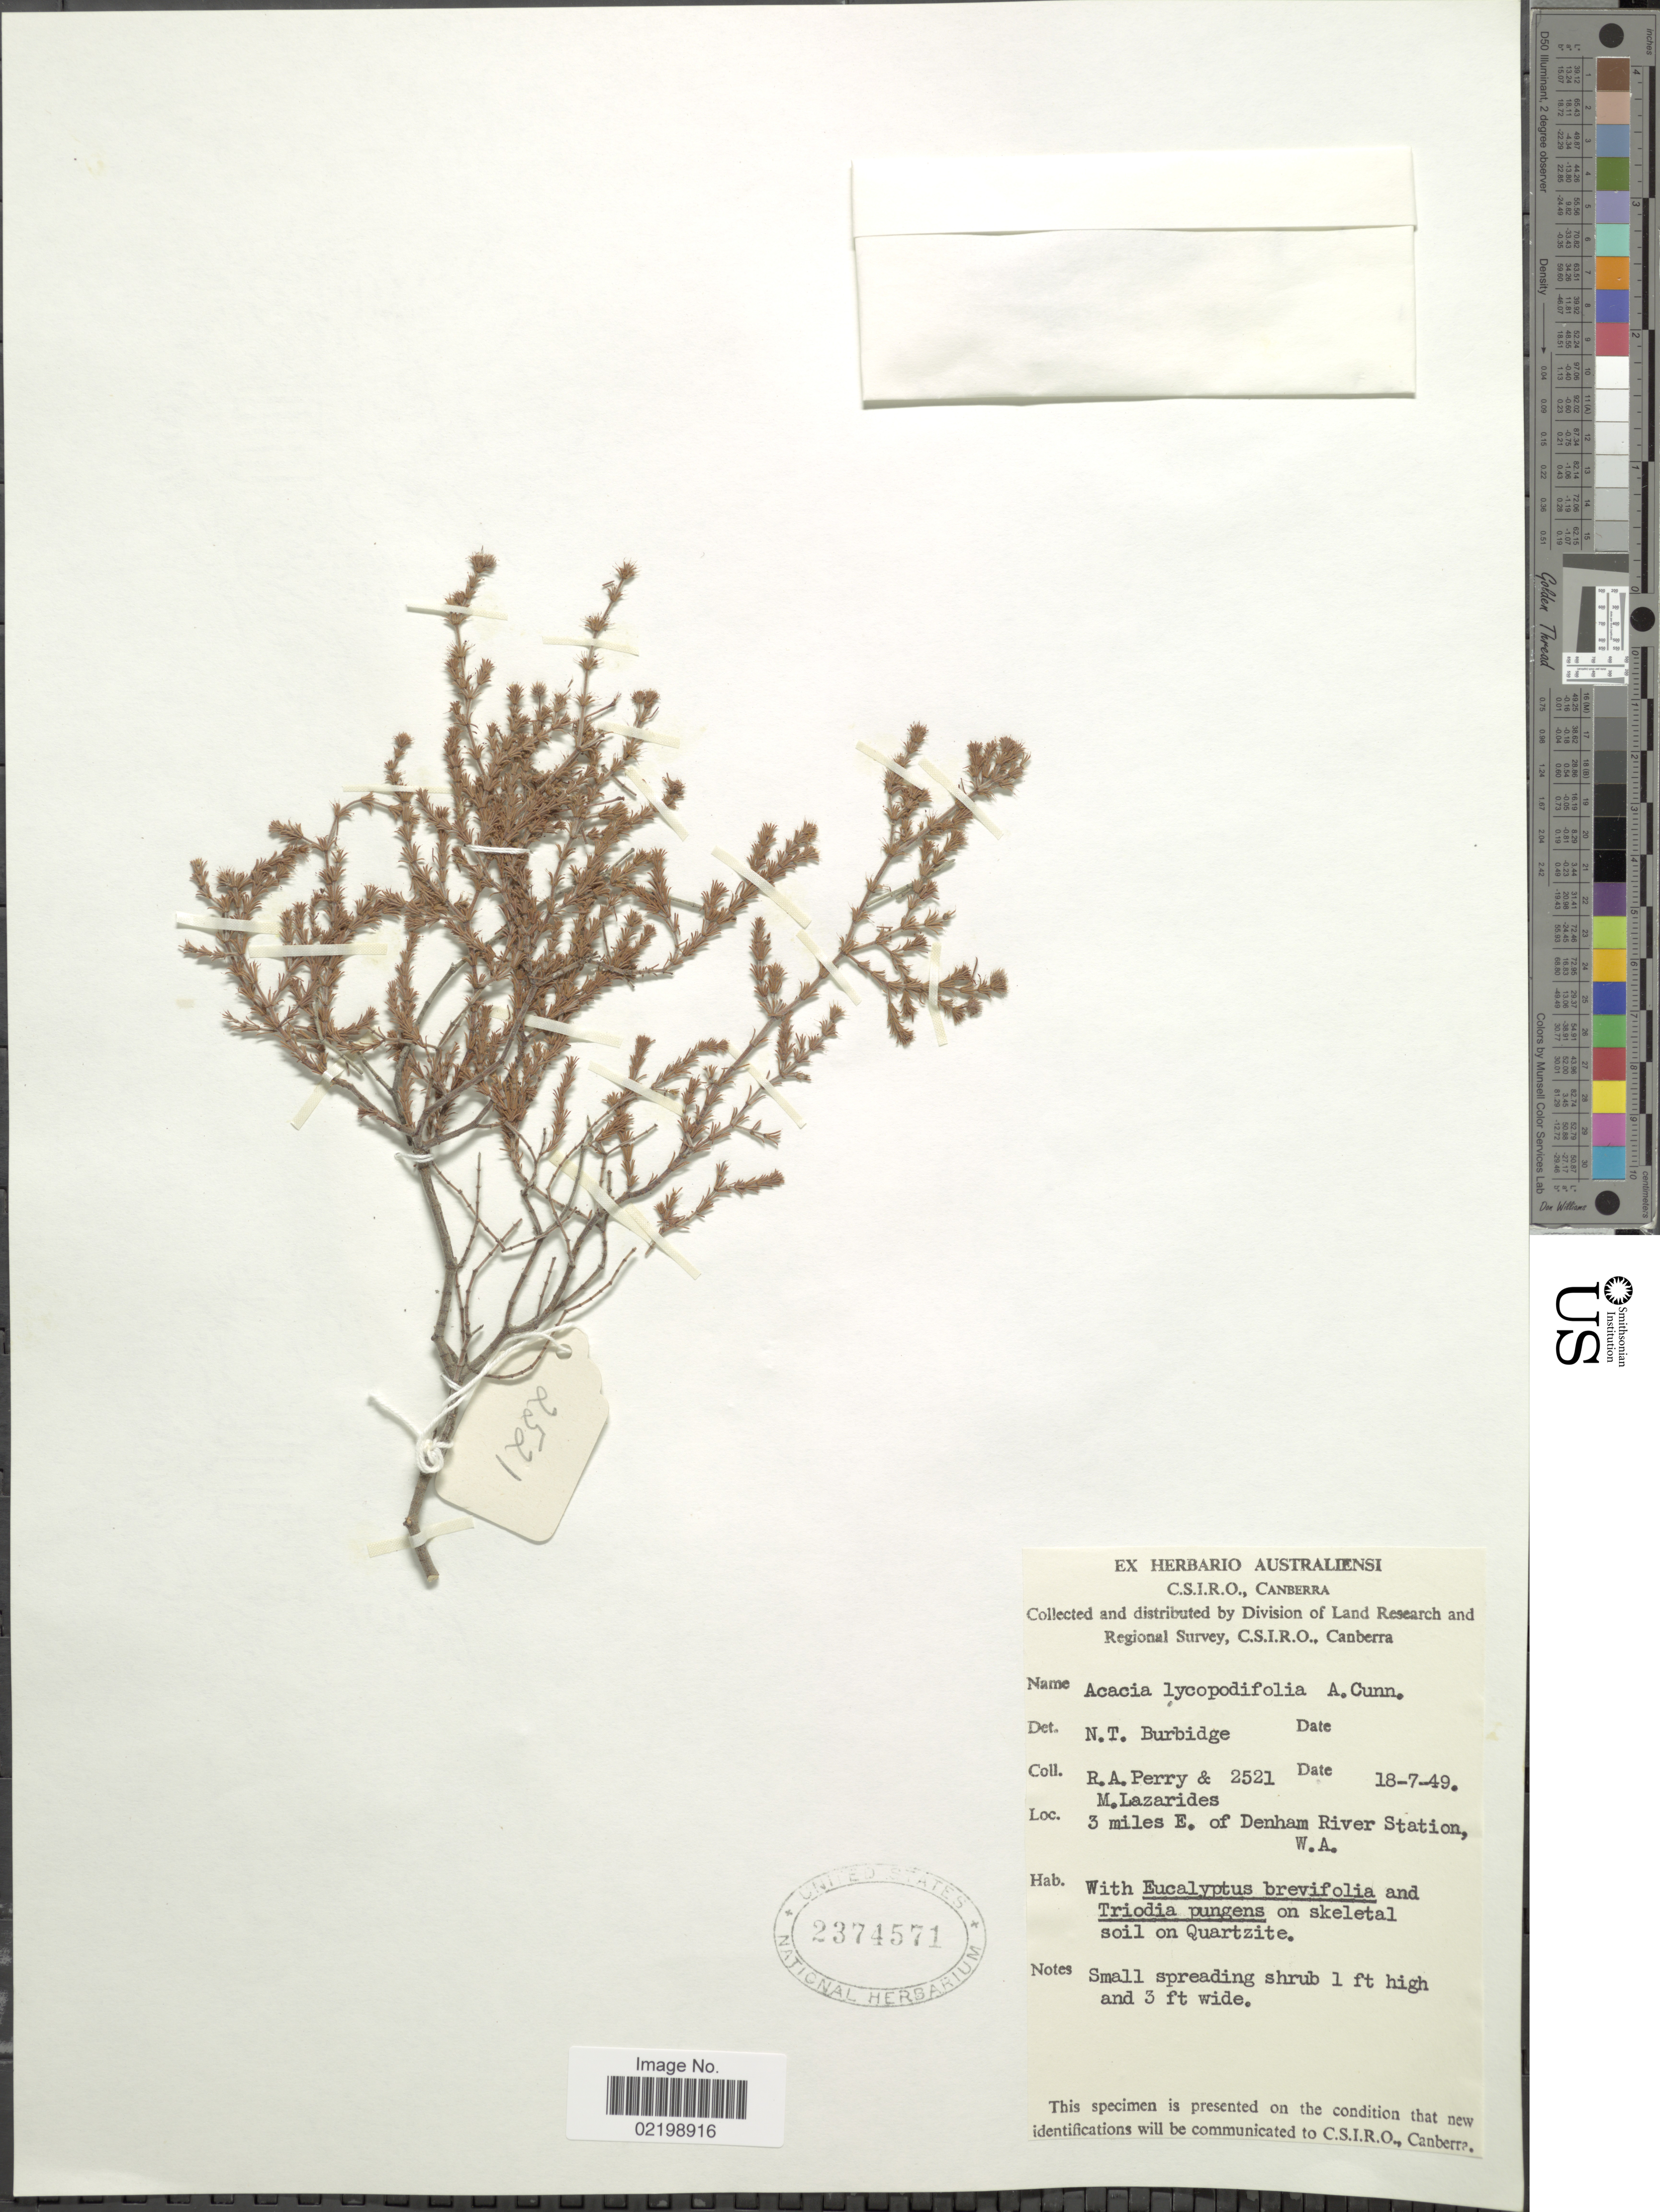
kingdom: Plantae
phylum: Tracheophyta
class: Magnoliopsida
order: Fabales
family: Fabaceae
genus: Acacia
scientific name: Acacia lycopodifolia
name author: Hook.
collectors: Perry, R. A. & M. Lazarides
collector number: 2521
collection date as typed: Transcribed d/m/y: 18/7/49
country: Australia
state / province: Western Australia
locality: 3 miles E. of Denham River Station, W.A.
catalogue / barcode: US 2374571